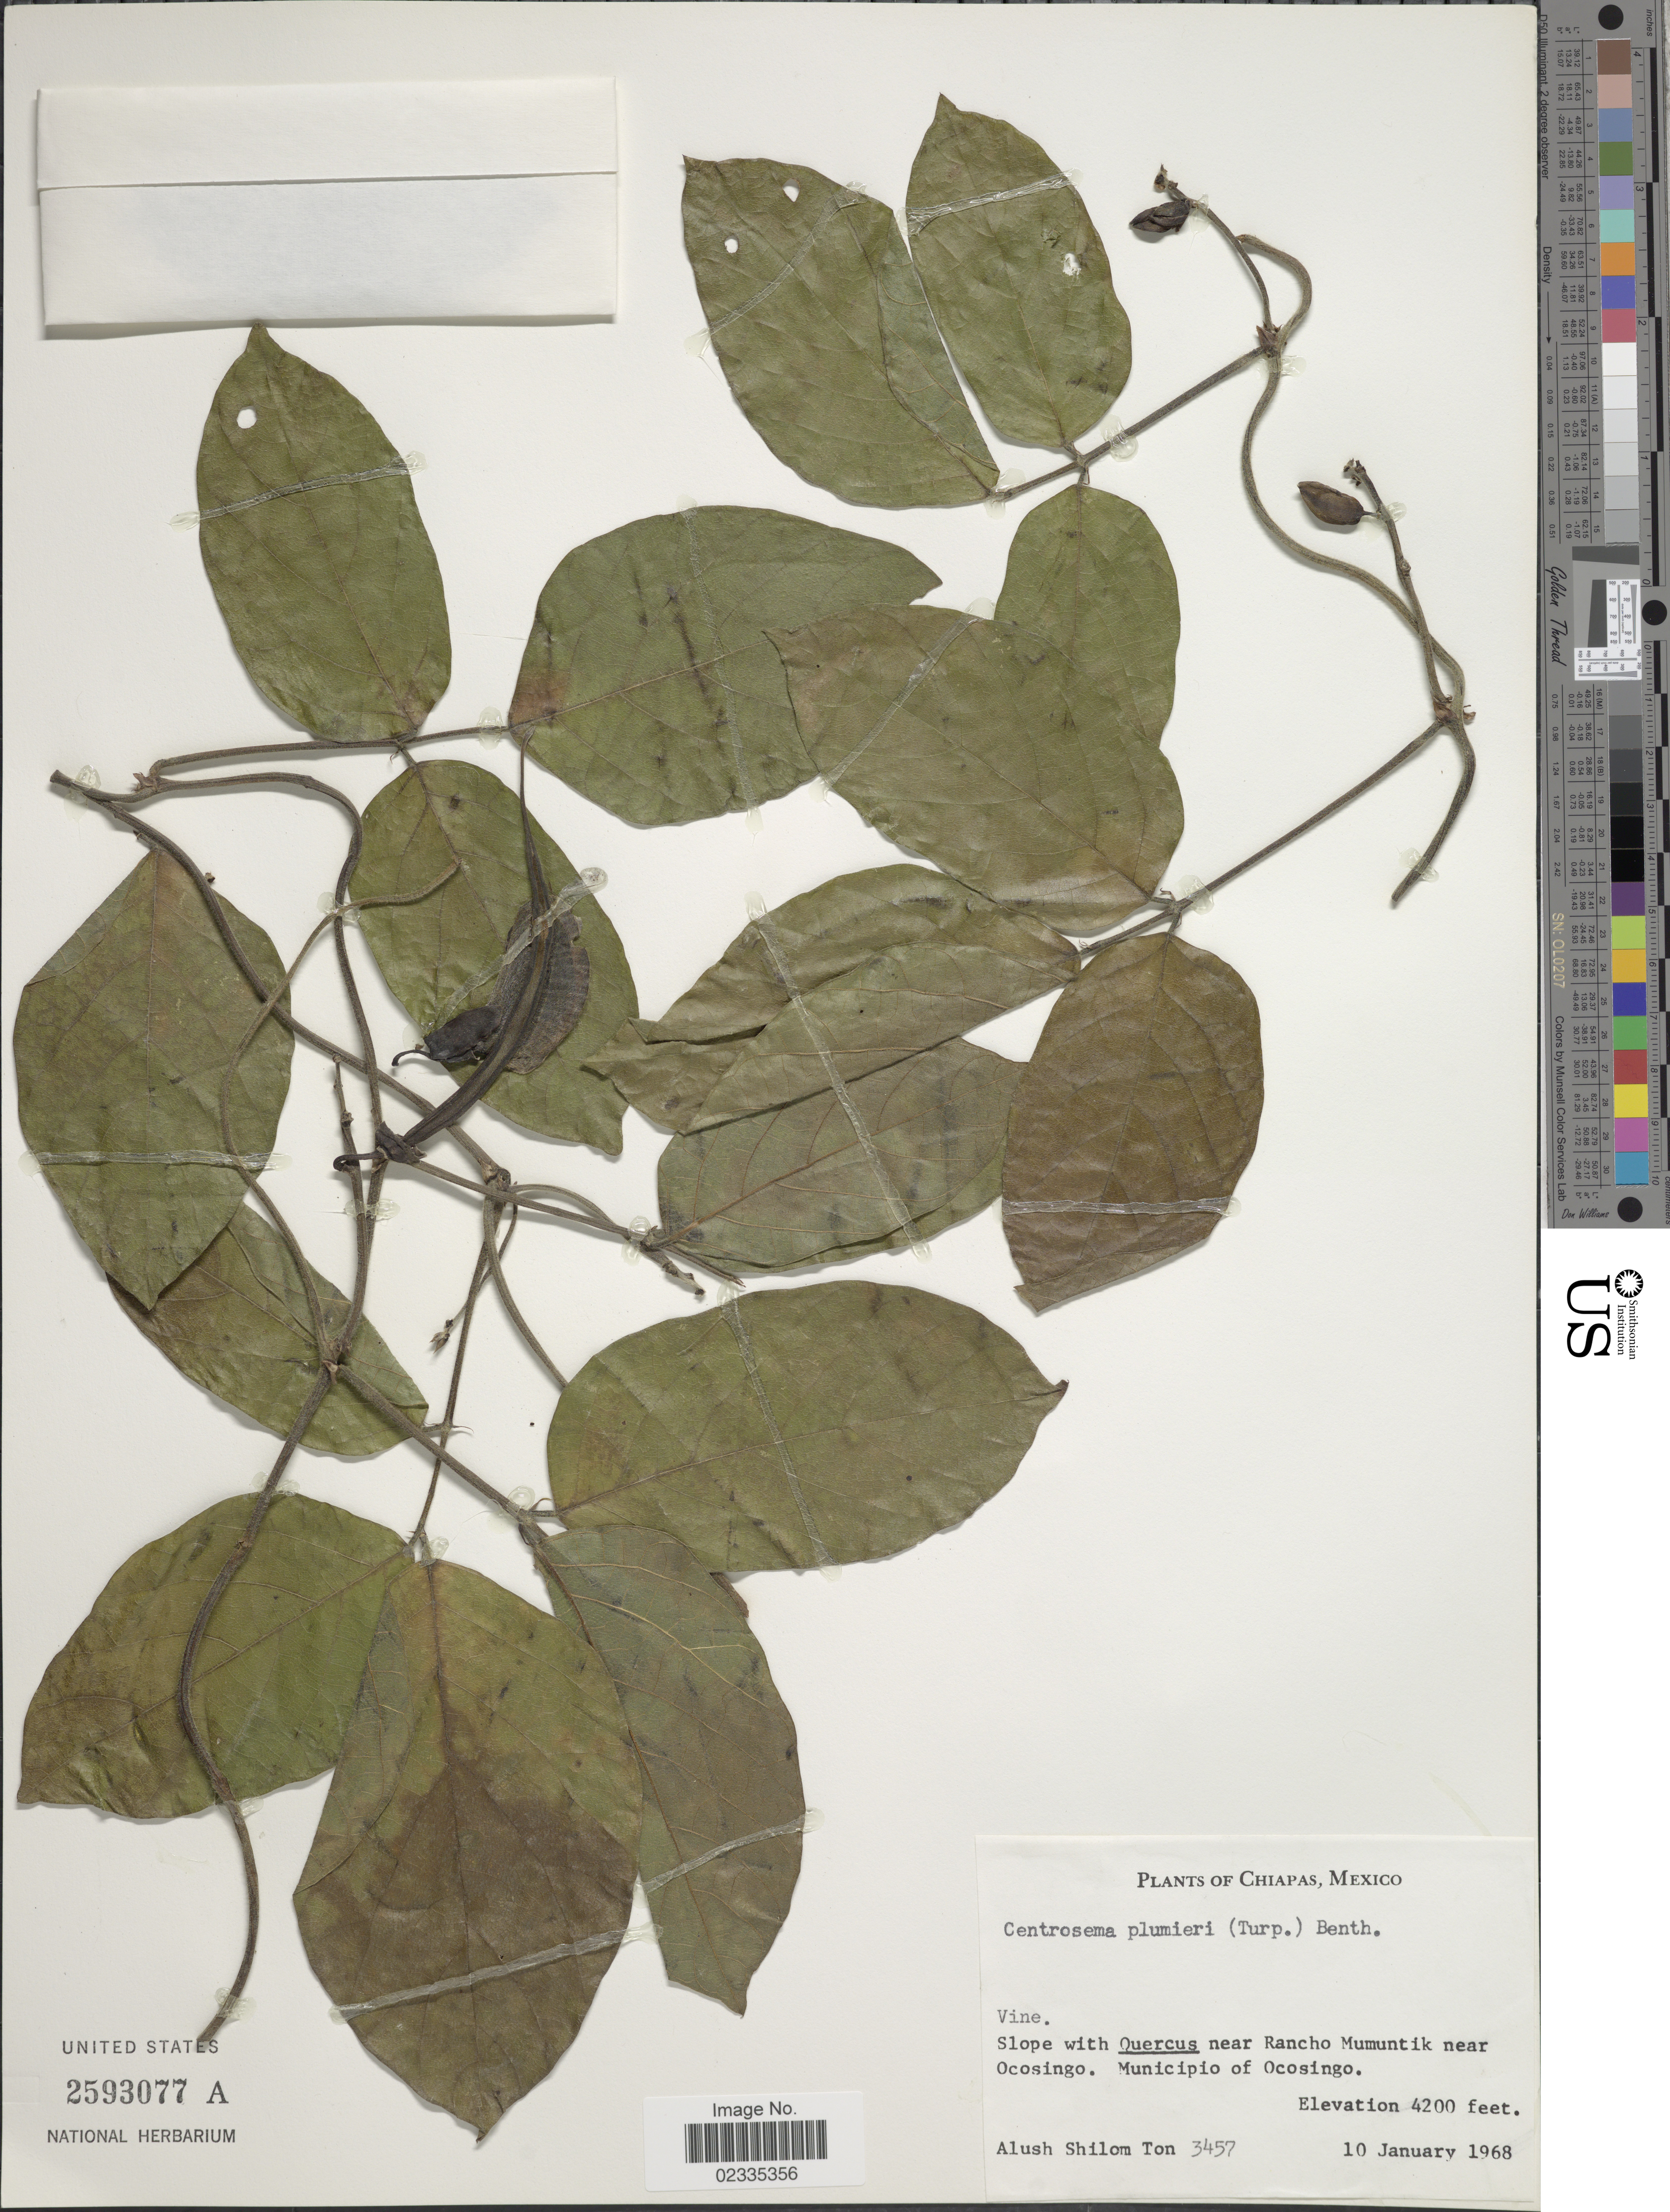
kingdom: Plantae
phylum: Tracheophyta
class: Magnoliopsida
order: Fabales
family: Fabaceae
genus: Centrosema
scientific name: Centrosema plumieri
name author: (Turpin ex Pers.) Benth.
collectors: A. S. Ton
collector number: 3457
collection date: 1968-01-10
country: Mexico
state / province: Chiapas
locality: Near Rancho Mumuntik near Ocosingo. Municipio of Ocosingo.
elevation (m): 1280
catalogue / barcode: US 2593077A